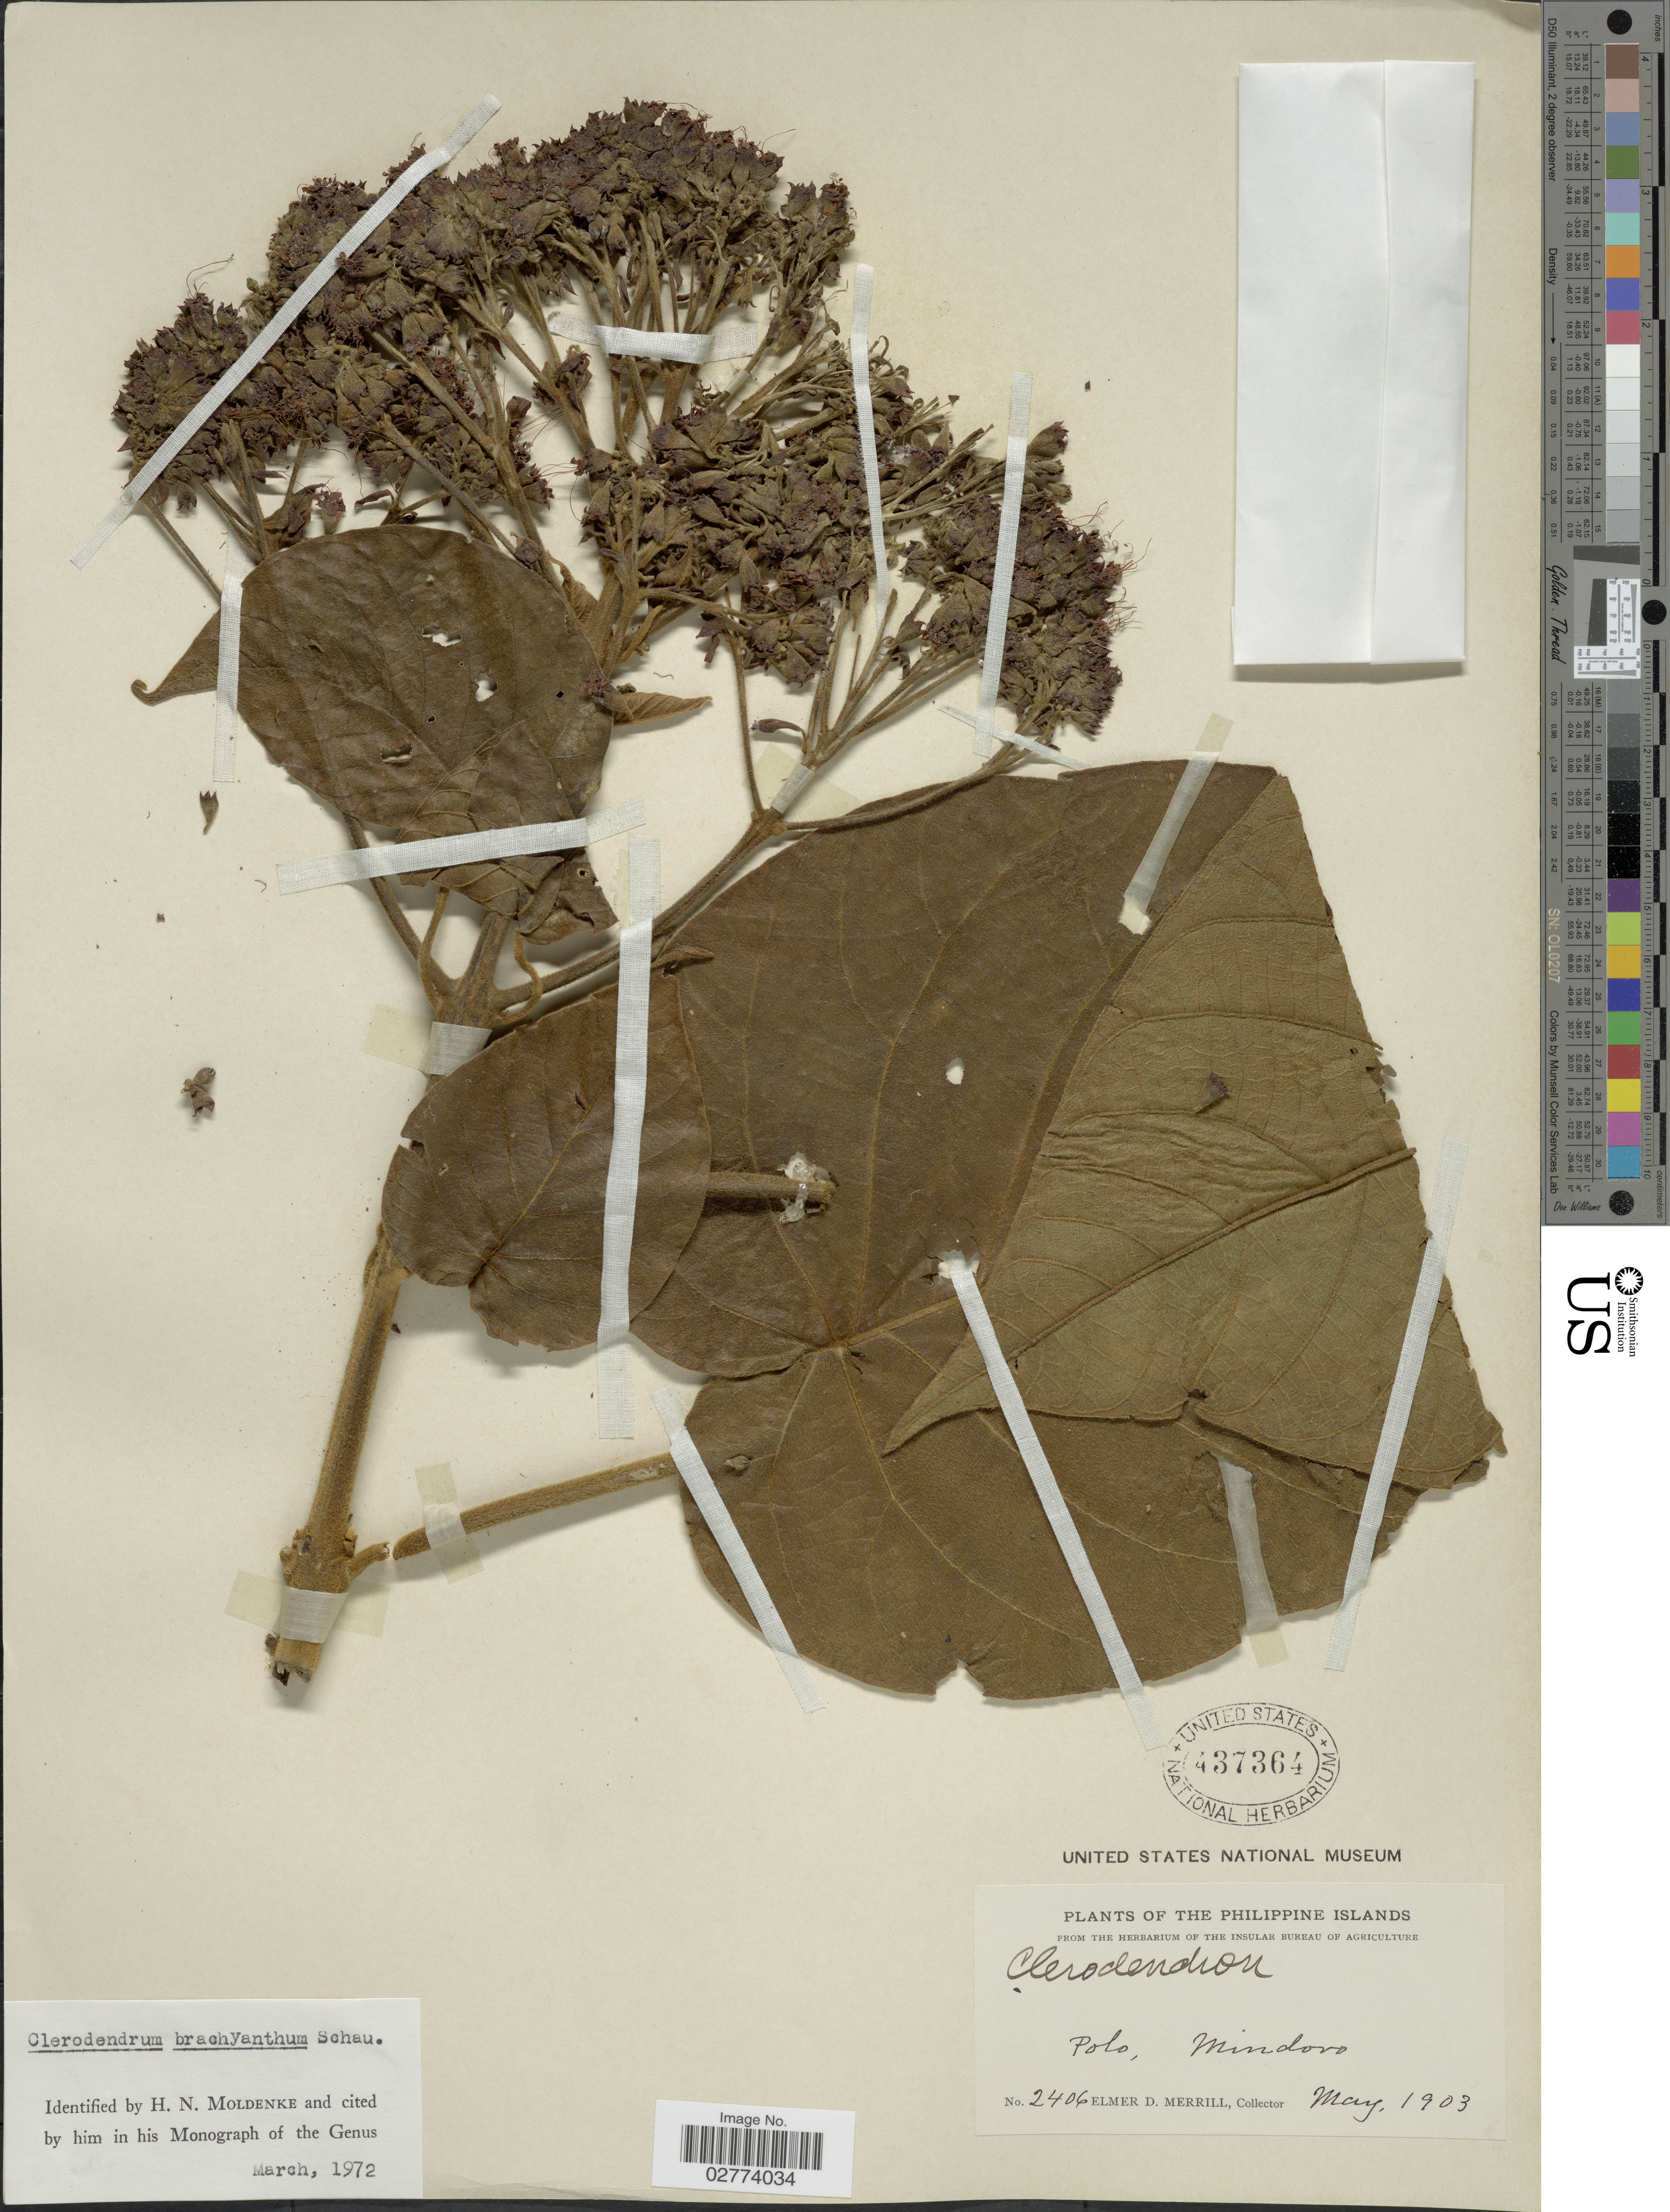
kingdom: Plantae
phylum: Tracheophyta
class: Magnoliopsida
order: Lamiales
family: Lamiaceae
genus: Clerodendrum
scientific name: Clerodendrum brachyanthum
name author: Schauer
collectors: E. D. Merrill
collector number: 2406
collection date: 1903-05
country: Philippines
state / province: Mimaropa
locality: Polo, Mindoro.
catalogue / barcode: US 437364